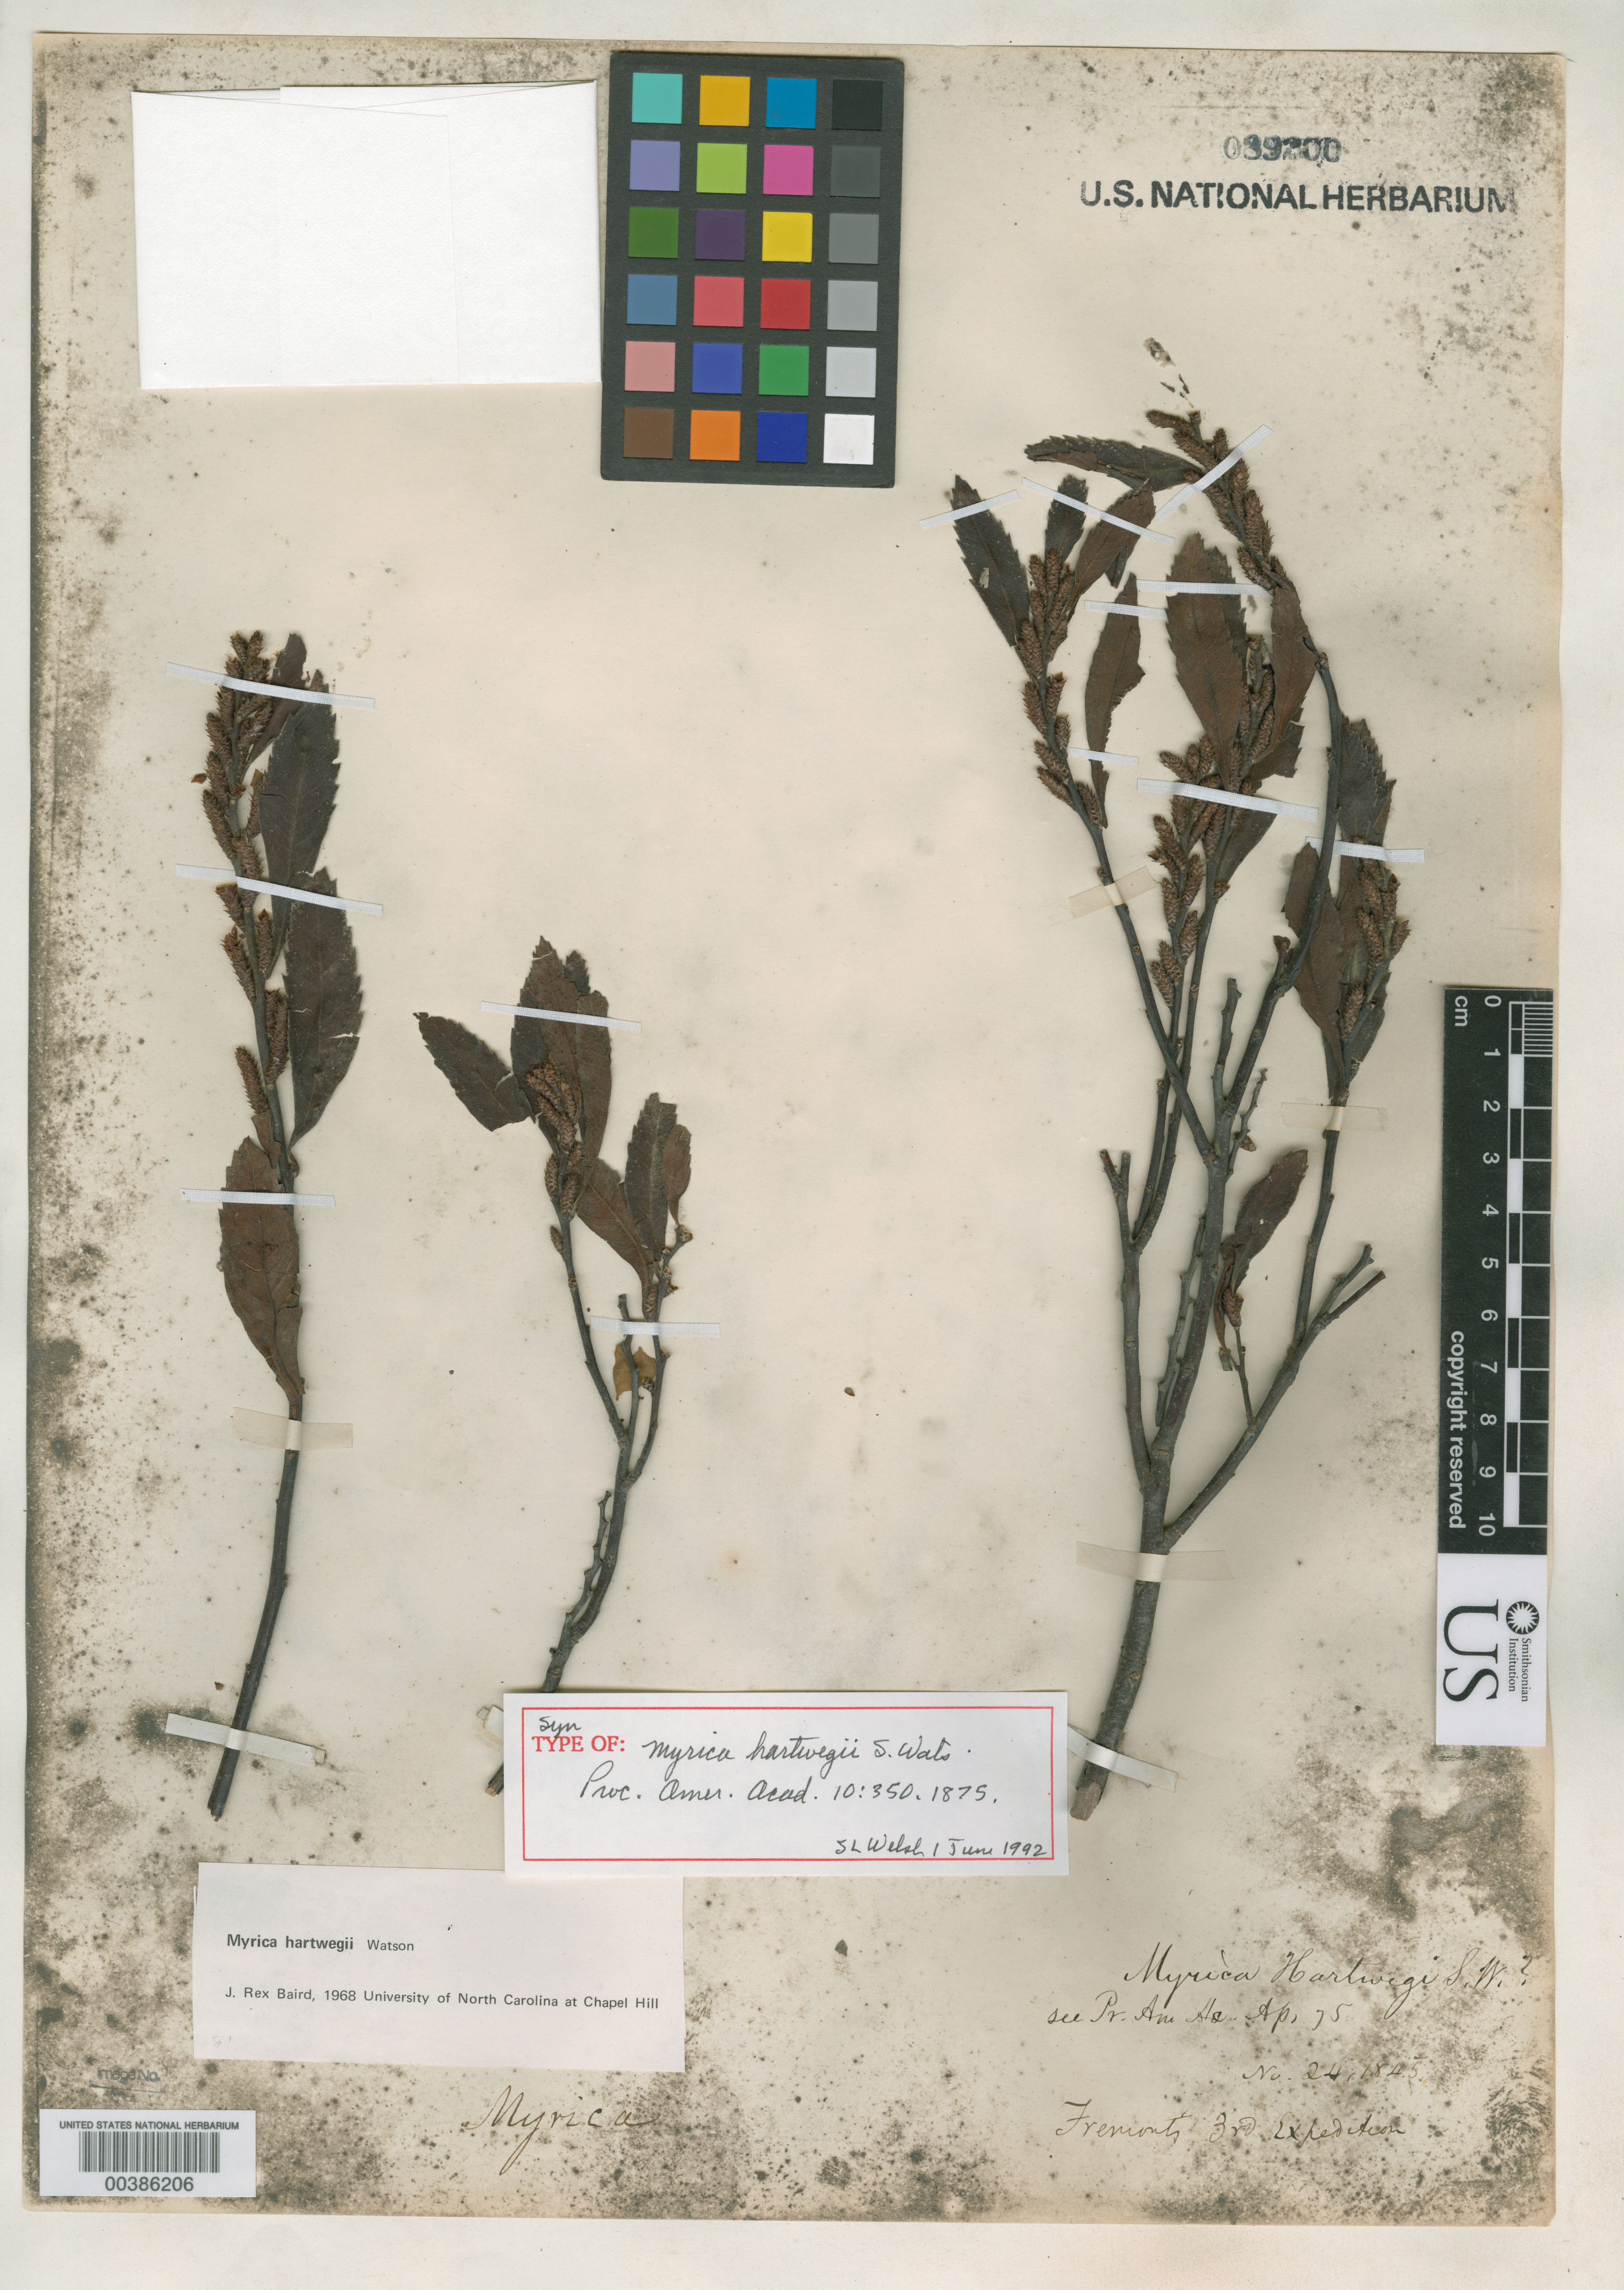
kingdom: Plantae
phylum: Tracheophyta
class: Magnoliopsida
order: Fagales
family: Myricaceae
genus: Myrica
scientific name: Myrica hartwegii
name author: S. Watson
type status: Syntype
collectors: J. C. Frémont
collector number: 24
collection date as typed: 1845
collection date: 1845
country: United States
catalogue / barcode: US 89200